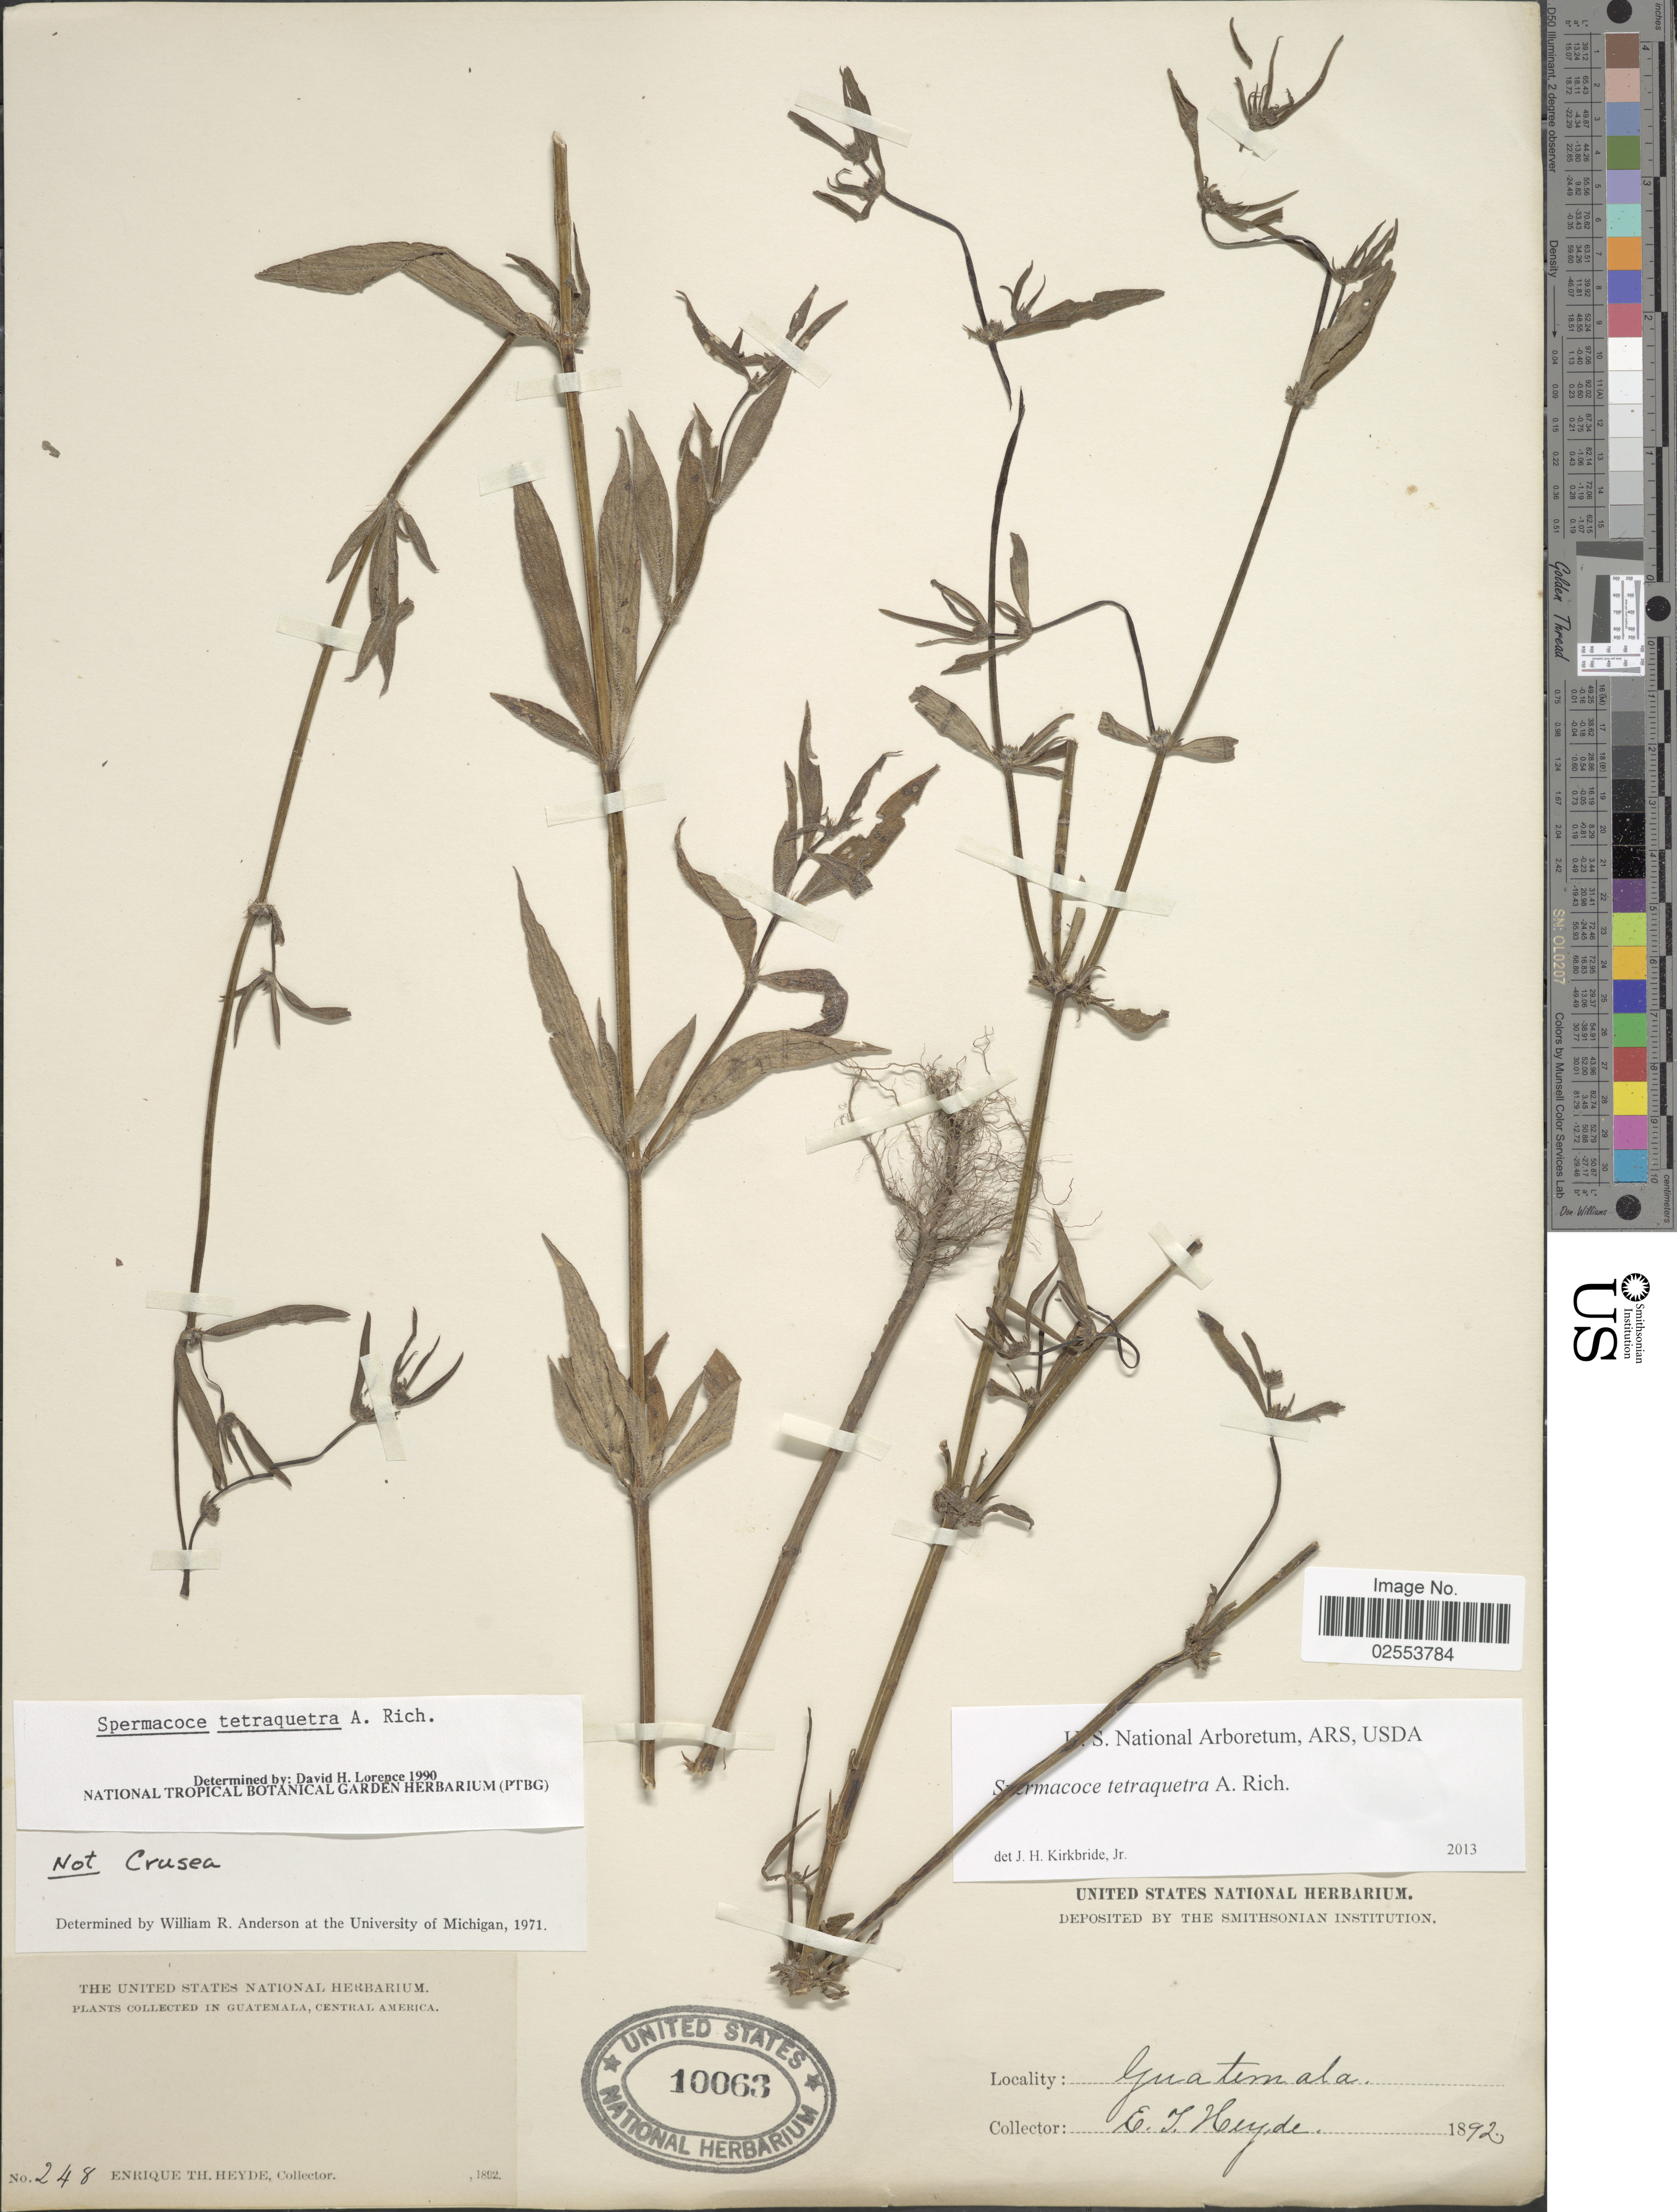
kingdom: Plantae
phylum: Tracheophyta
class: Magnoliopsida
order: Gentianales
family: Rubiaceae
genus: Spermacoce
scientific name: Spermacoce tetraquetra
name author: A. Rich.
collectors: E. T. Heyde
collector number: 248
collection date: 1892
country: Guatemala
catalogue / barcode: US 10063